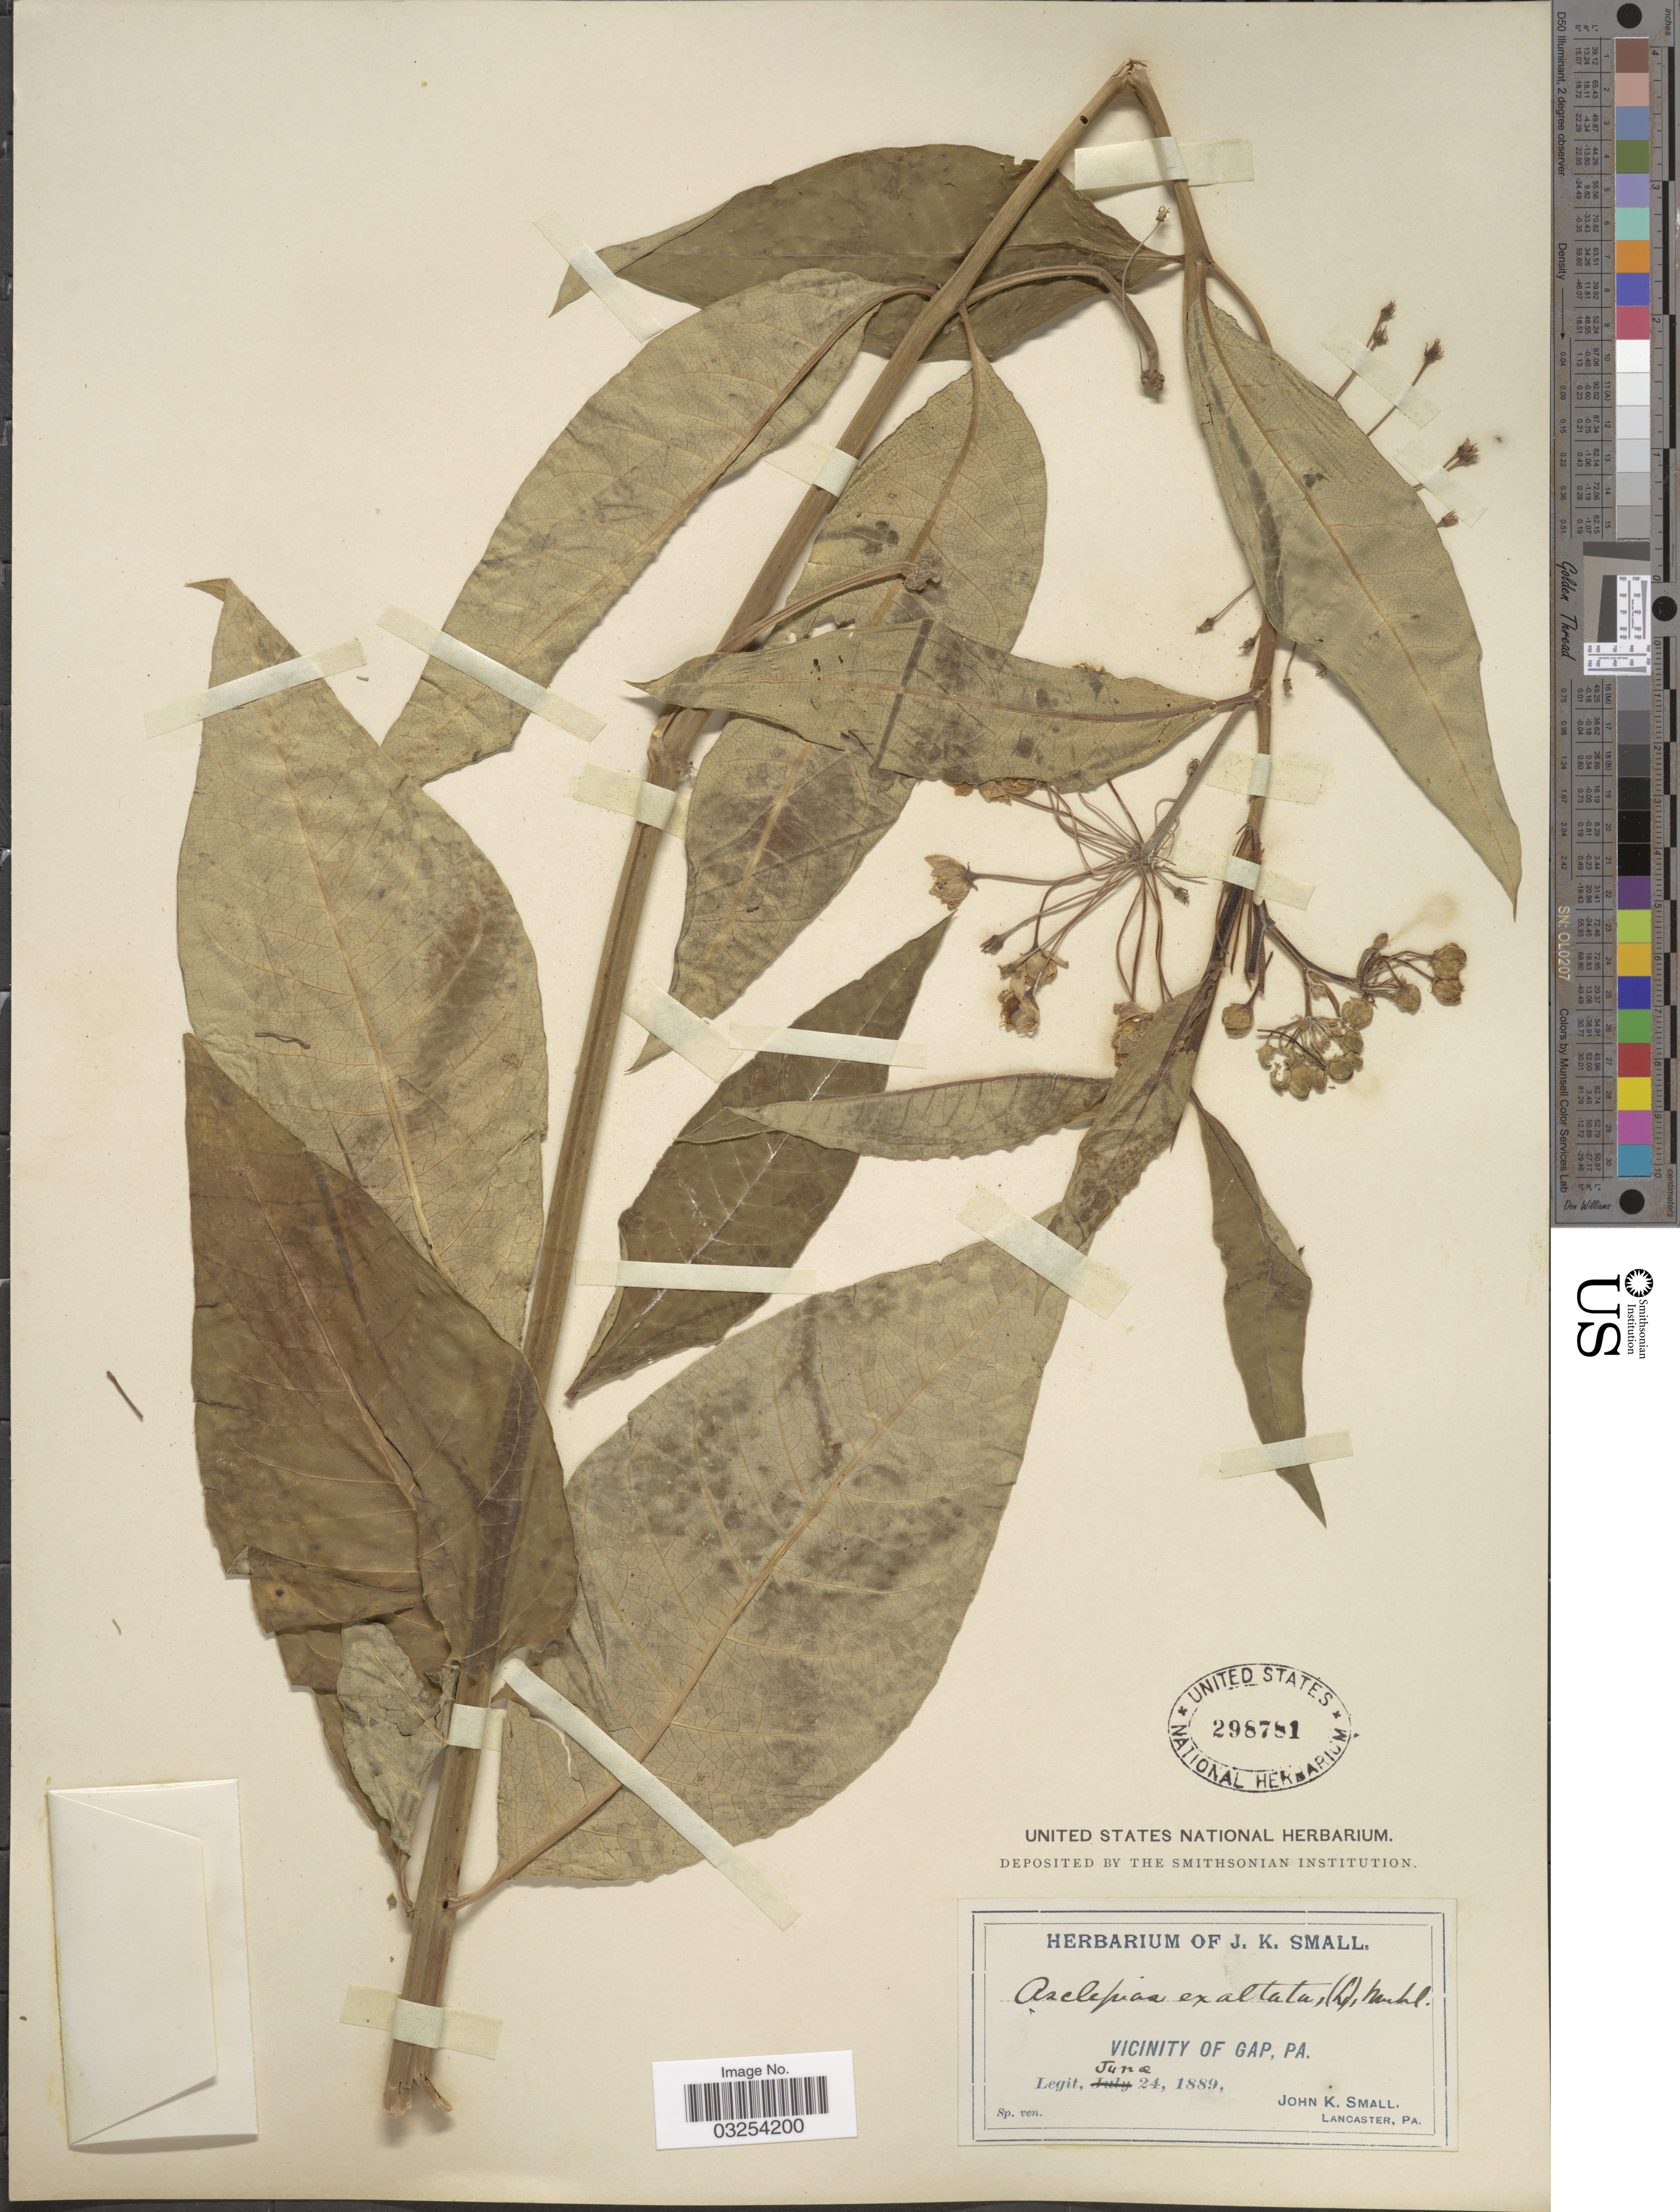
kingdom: Plantae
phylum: Tracheophyta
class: Magnoliopsida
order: Gentianales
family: Apocynaceae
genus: Asclepias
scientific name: Asclepias exaltata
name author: Muhl.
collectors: J. K. Small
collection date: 1889-06-24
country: United States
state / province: Pennsylvania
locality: Vicinity of Gap.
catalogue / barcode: US 298781